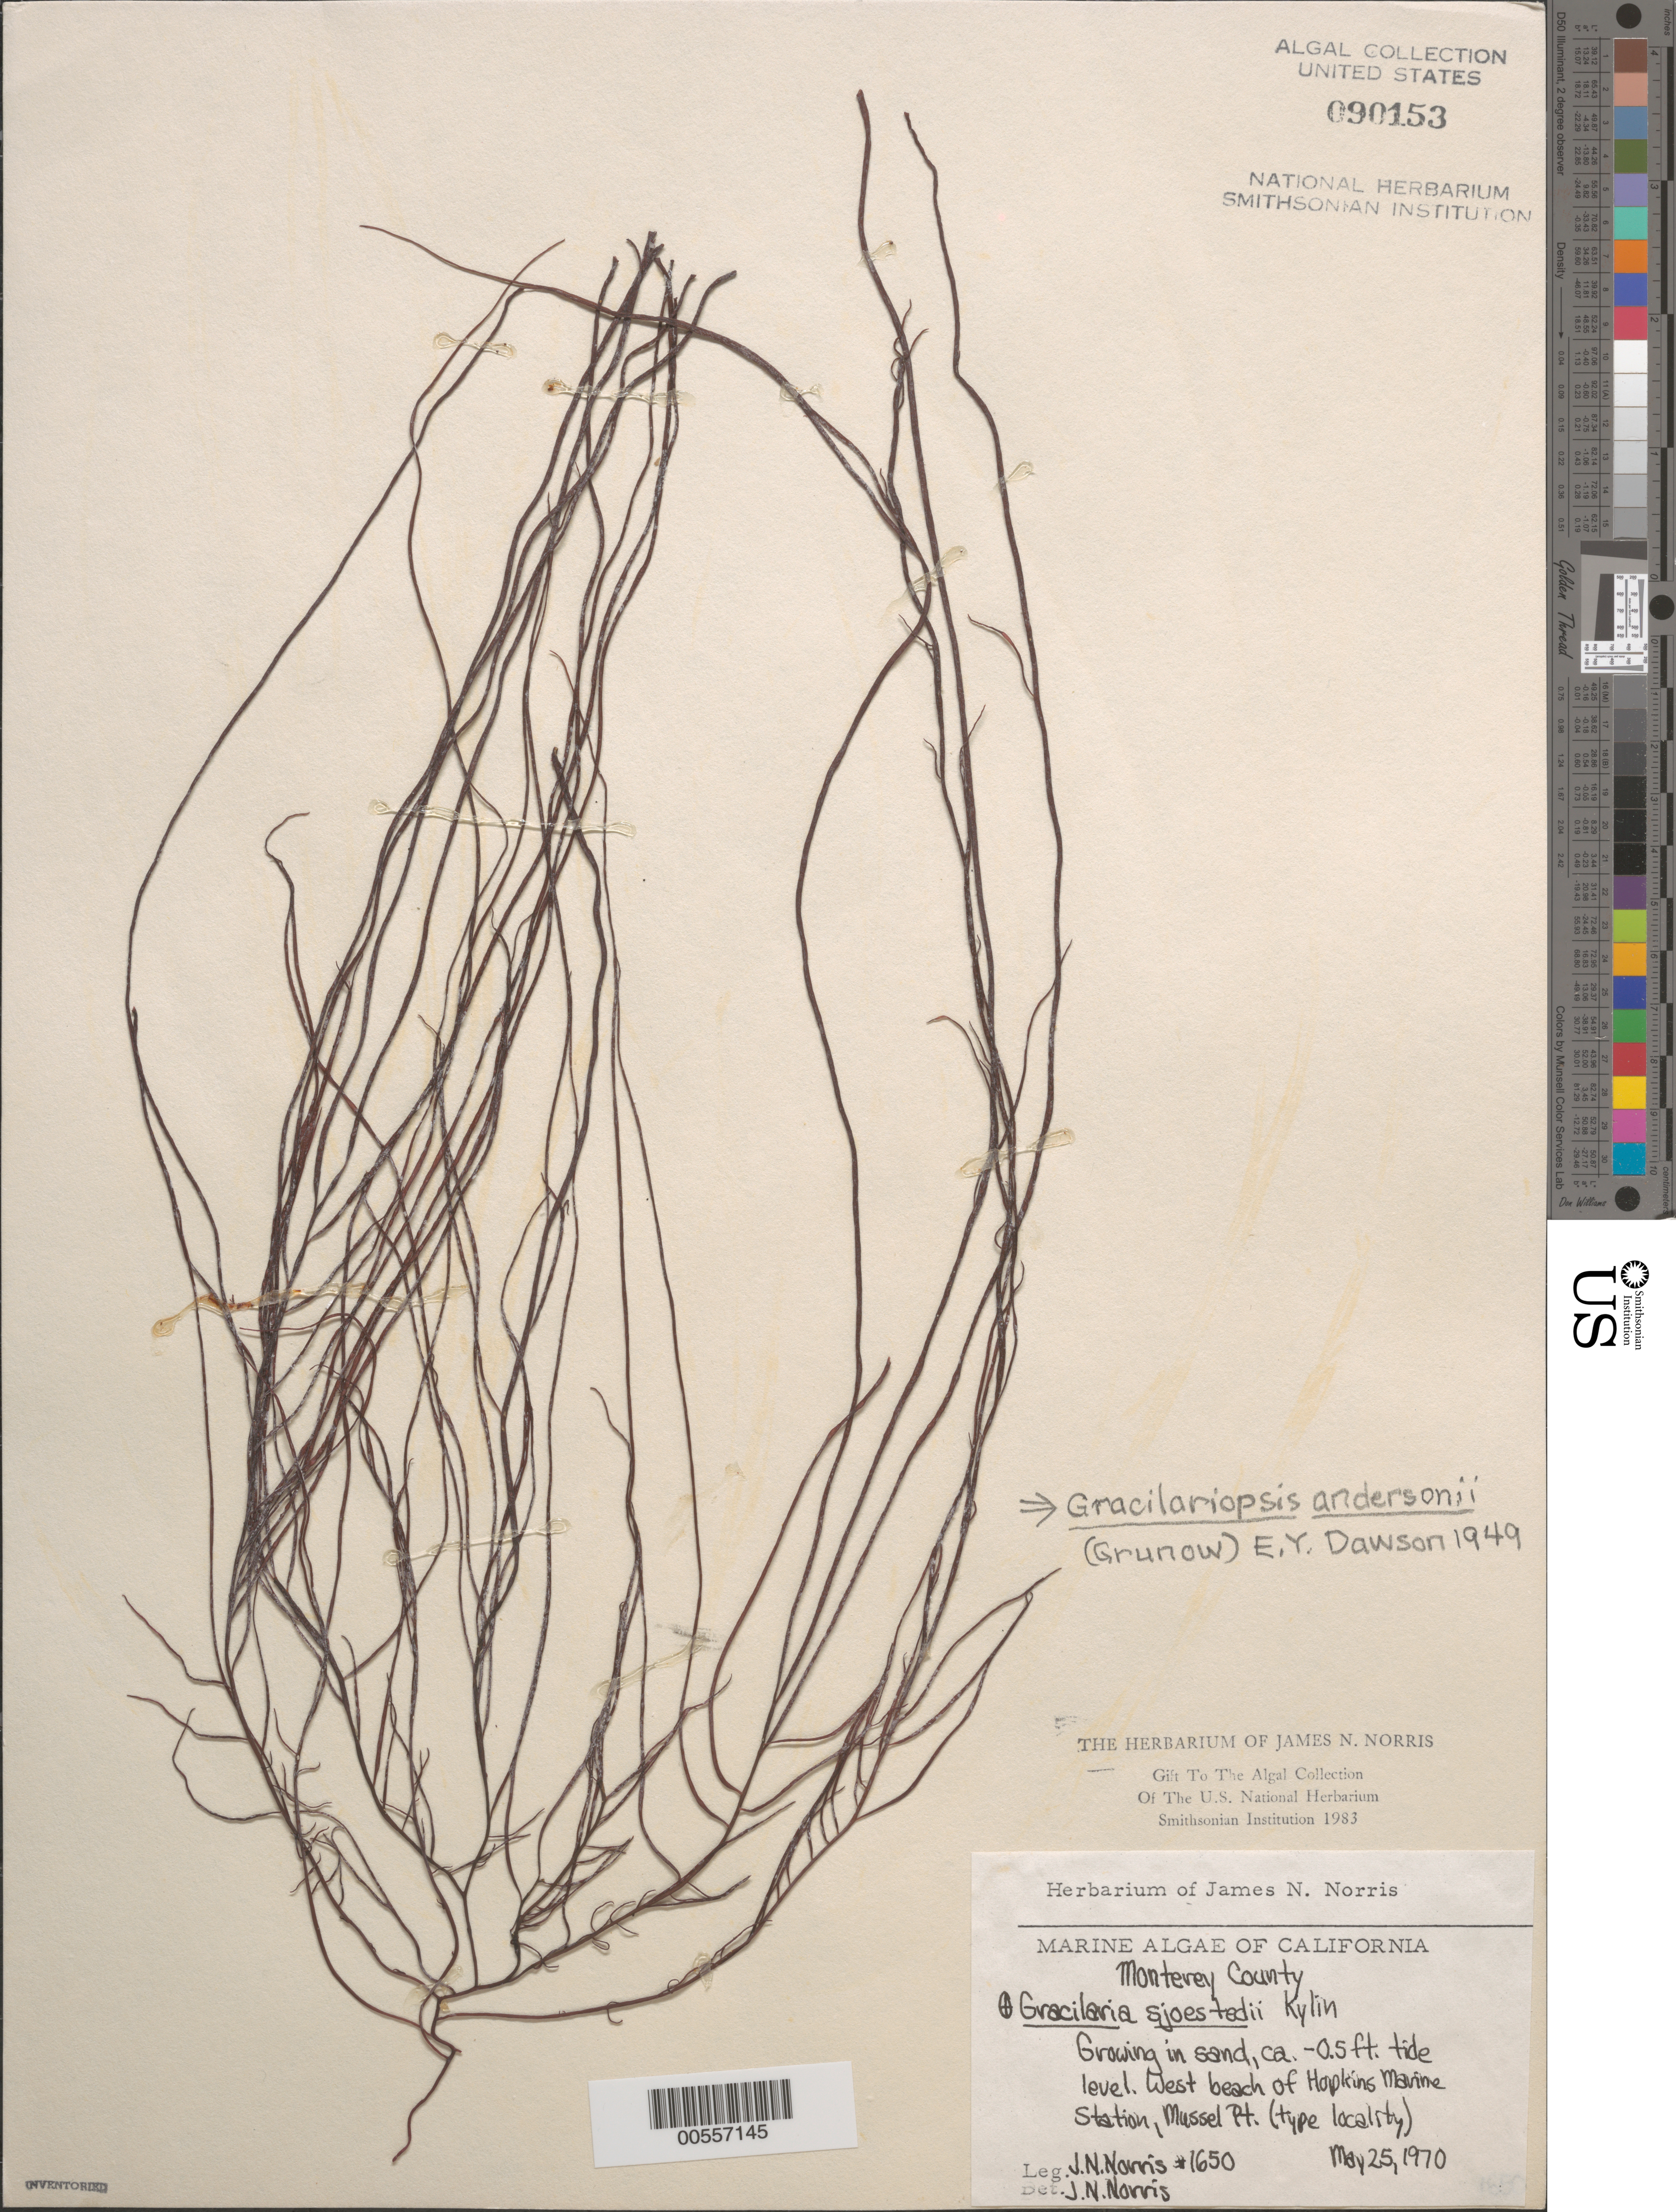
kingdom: Plantae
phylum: Rhodophyta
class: Florideophyceae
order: Gracilariales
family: Gracilariaceae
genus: Gracilariopsis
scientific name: Gracilariopsis andersonii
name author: (Grunow) E.Y. Dawson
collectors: J. N. Norris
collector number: JN-1650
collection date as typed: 25 May 1970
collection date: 1970-05-25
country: United States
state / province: California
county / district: Monterey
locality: West Beach, Hopkins Marine Station, Mussel Point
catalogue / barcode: US 90153